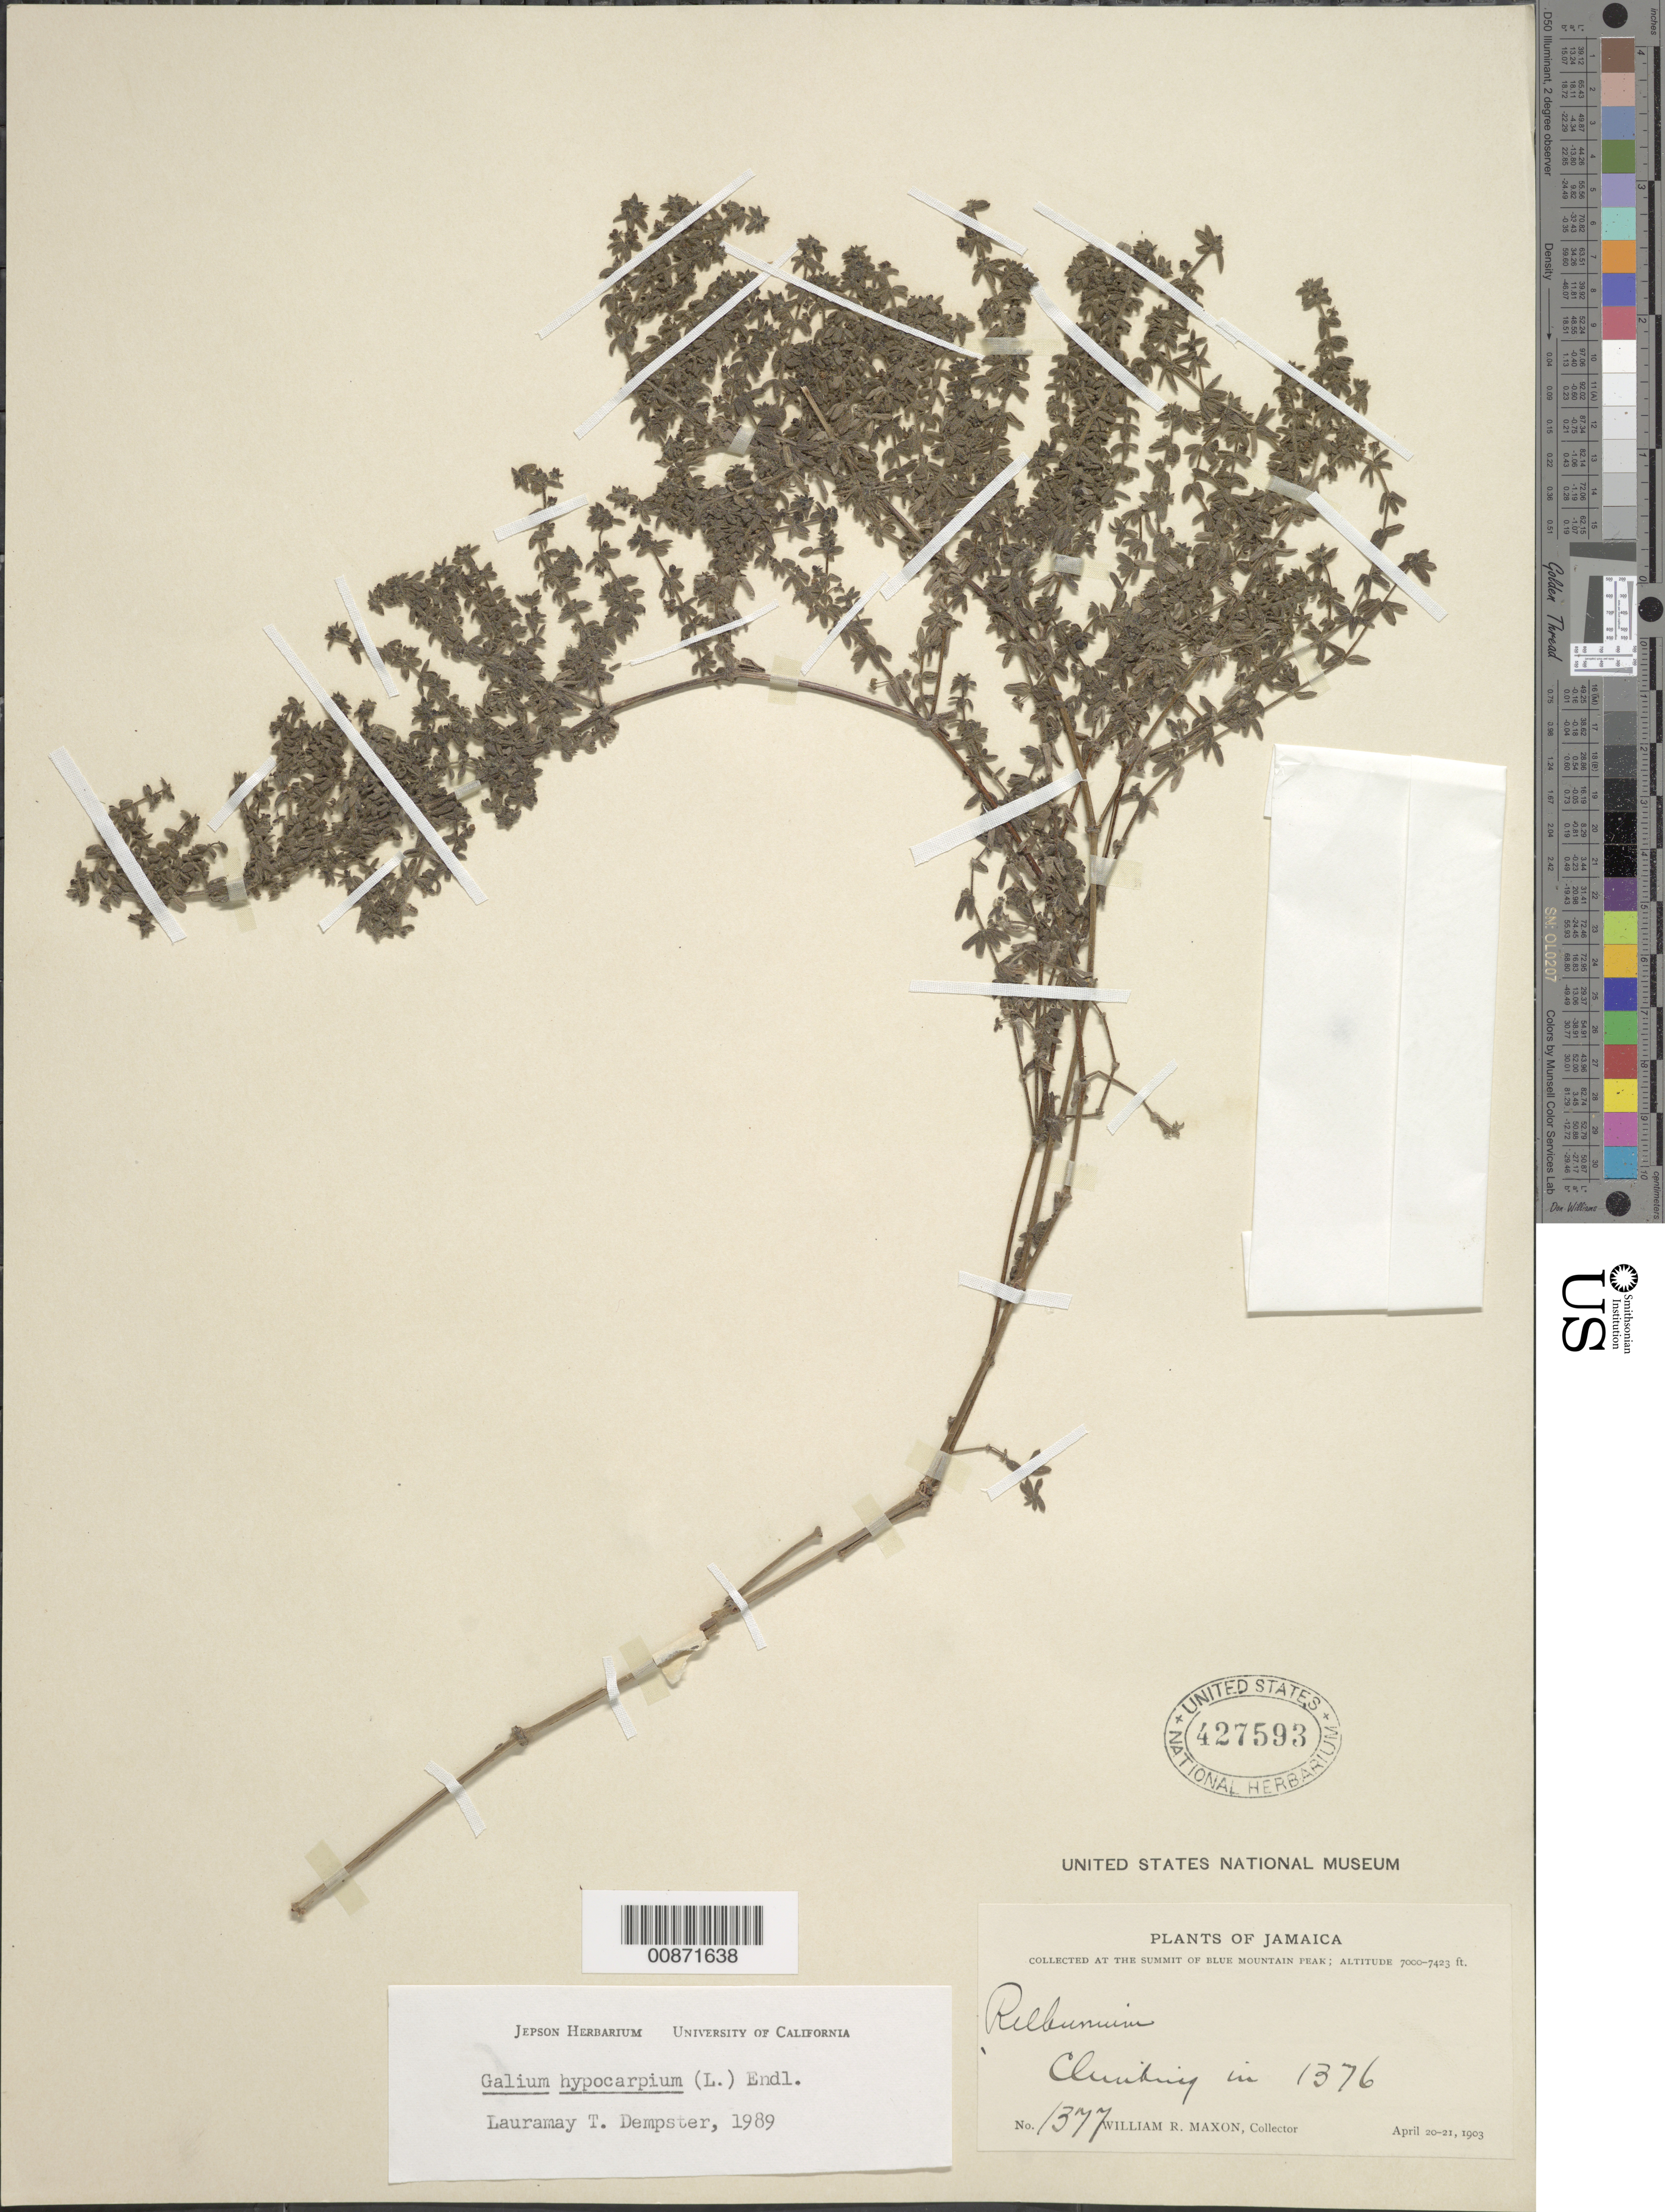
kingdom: Plantae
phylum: Tracheophyta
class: Magnoliopsida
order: Gentianales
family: Rubiaceae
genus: Galium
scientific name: Galium hypocarpium subsp. hypocarpium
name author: (L.) Endl. ex Griseb.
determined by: Dempster, L. T.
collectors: W. R. Maxon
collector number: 1377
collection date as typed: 20 Apr 1903 to 21 Apr 1903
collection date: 1903-04-20/1903-04-21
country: Jamaica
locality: At summit of Blue Mountain Peak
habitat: Climbing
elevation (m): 2134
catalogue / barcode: US 427593